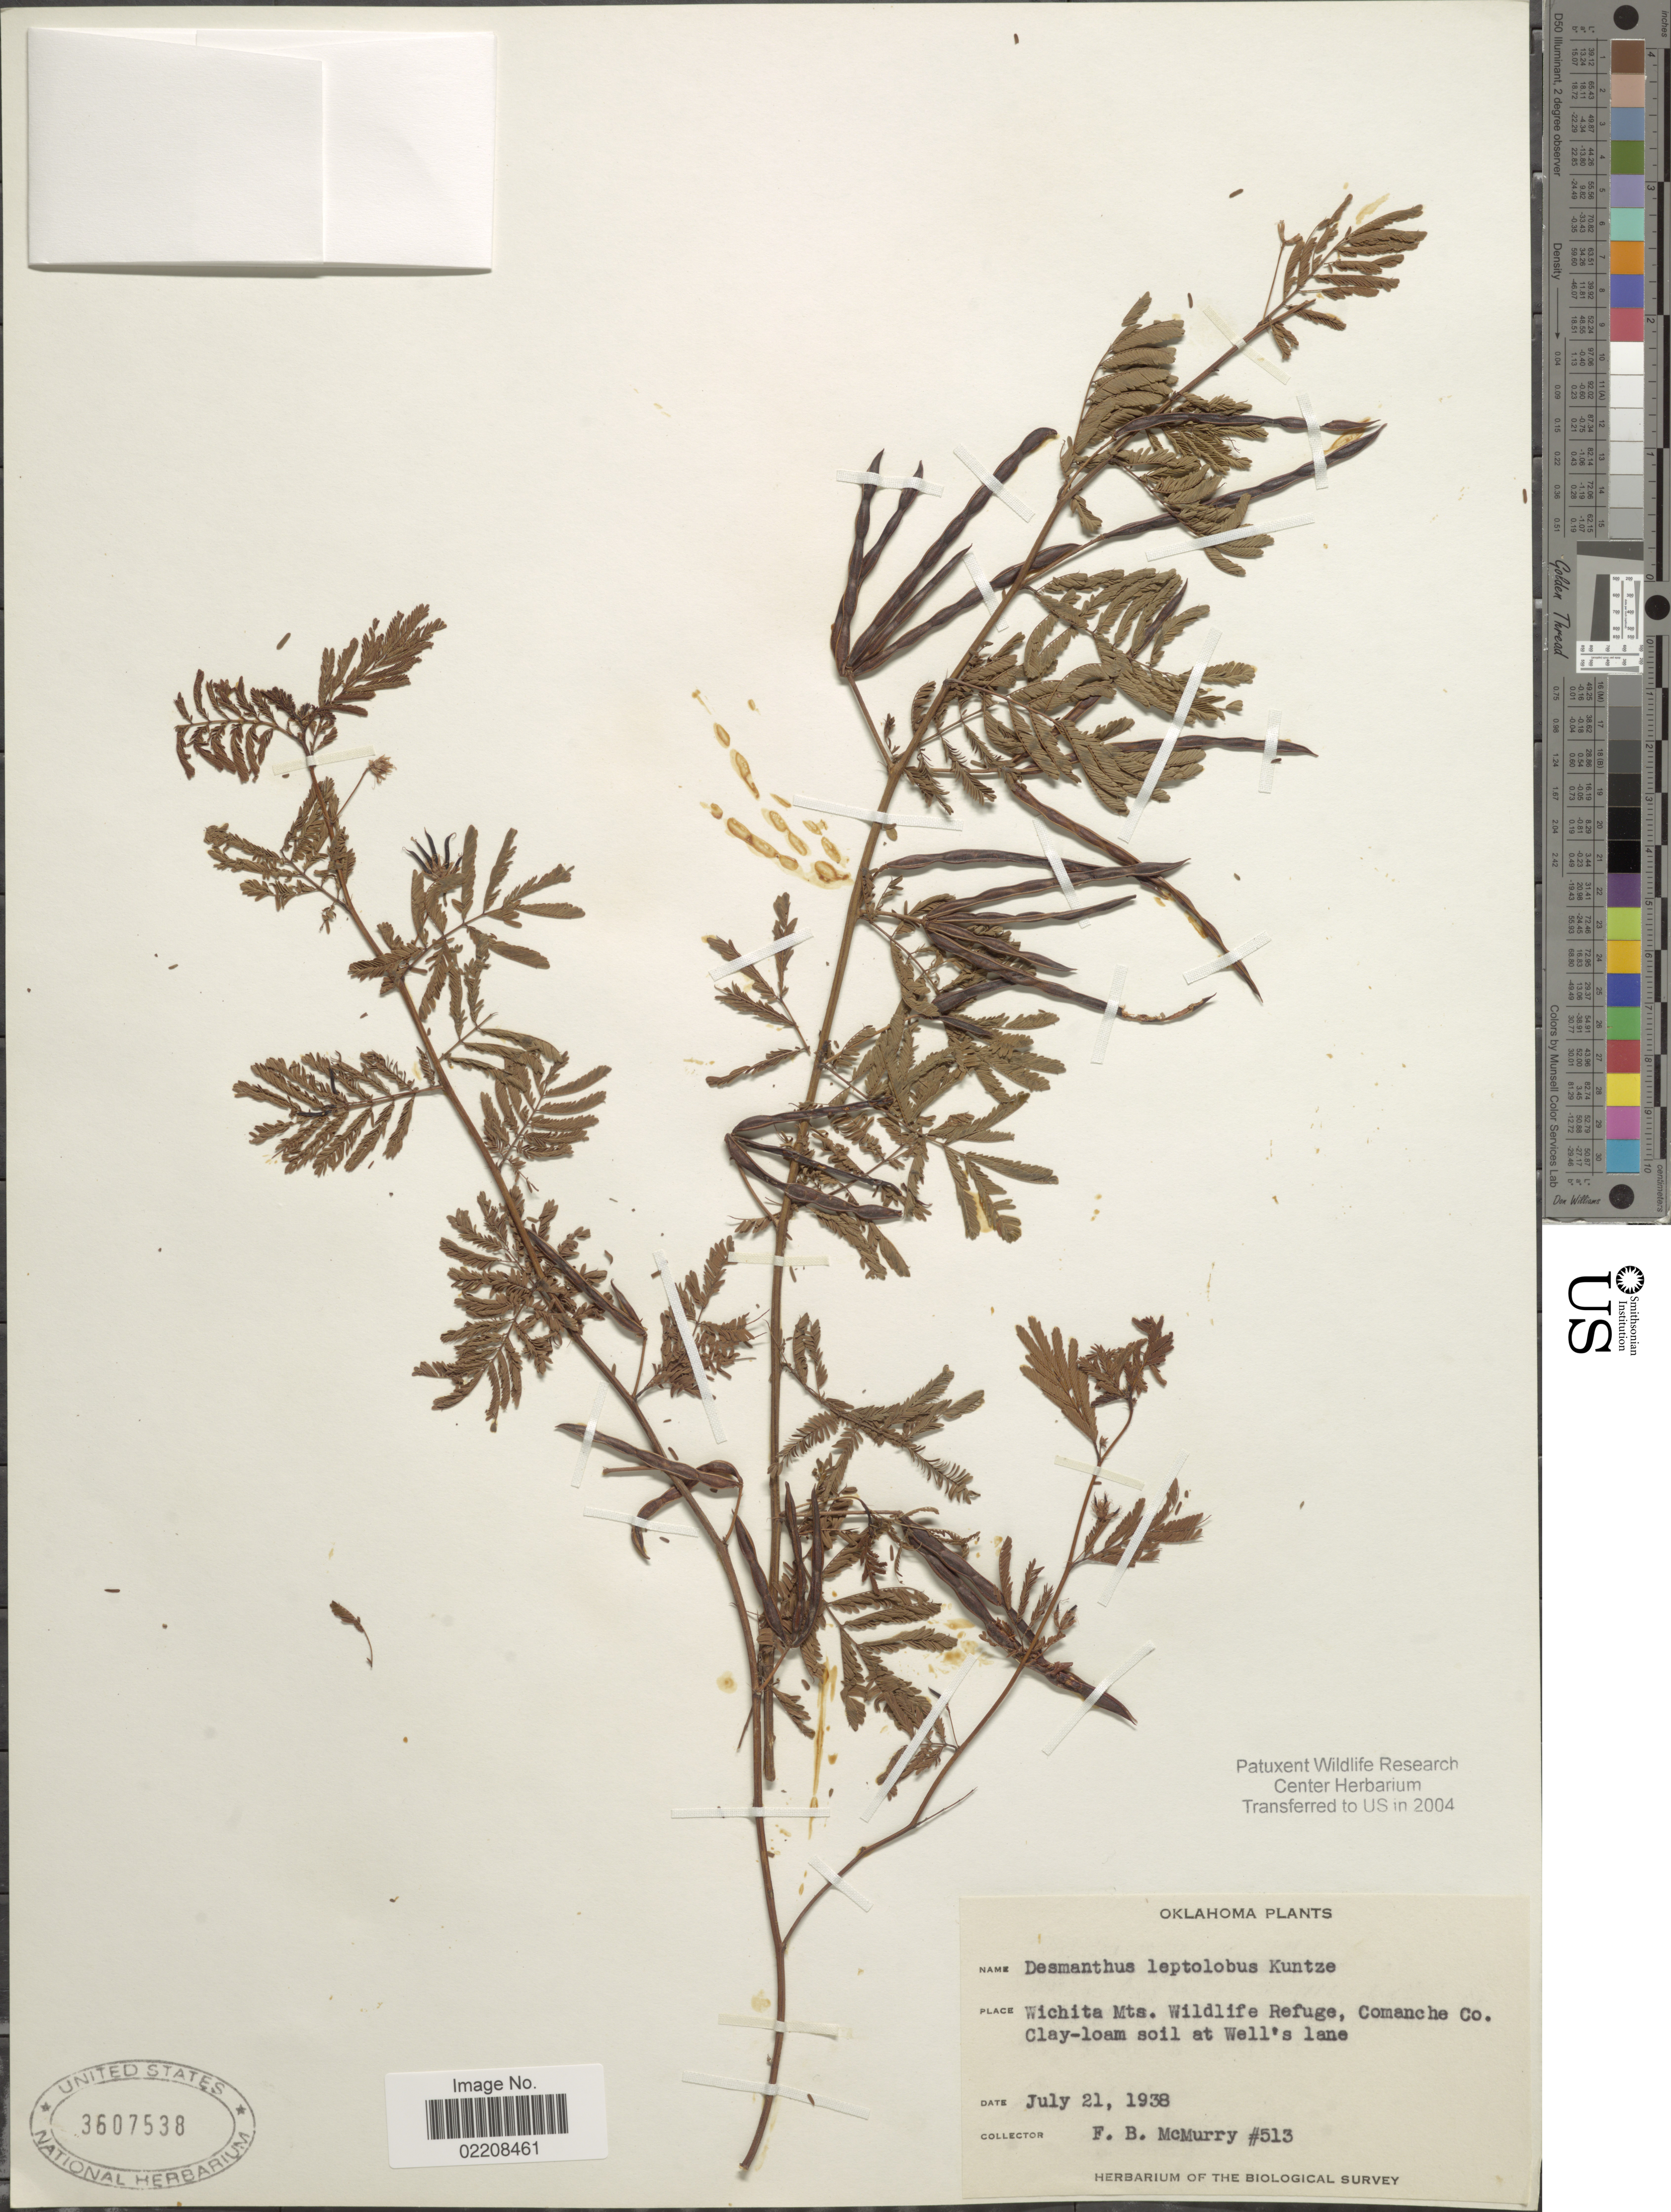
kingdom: Plantae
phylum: Tracheophyta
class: Magnoliopsida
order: Fabales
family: Fabaceae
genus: Desmanthus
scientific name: Desmanthus leptolobus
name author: Torr. & A. Gray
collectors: F. B. McMurry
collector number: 513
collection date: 1938-07-21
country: United States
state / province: Oklahoma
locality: Wichita Mts. Wildlife Refuge, Comanche Co. Clay-loam soil at Well's lane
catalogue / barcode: US 3607538